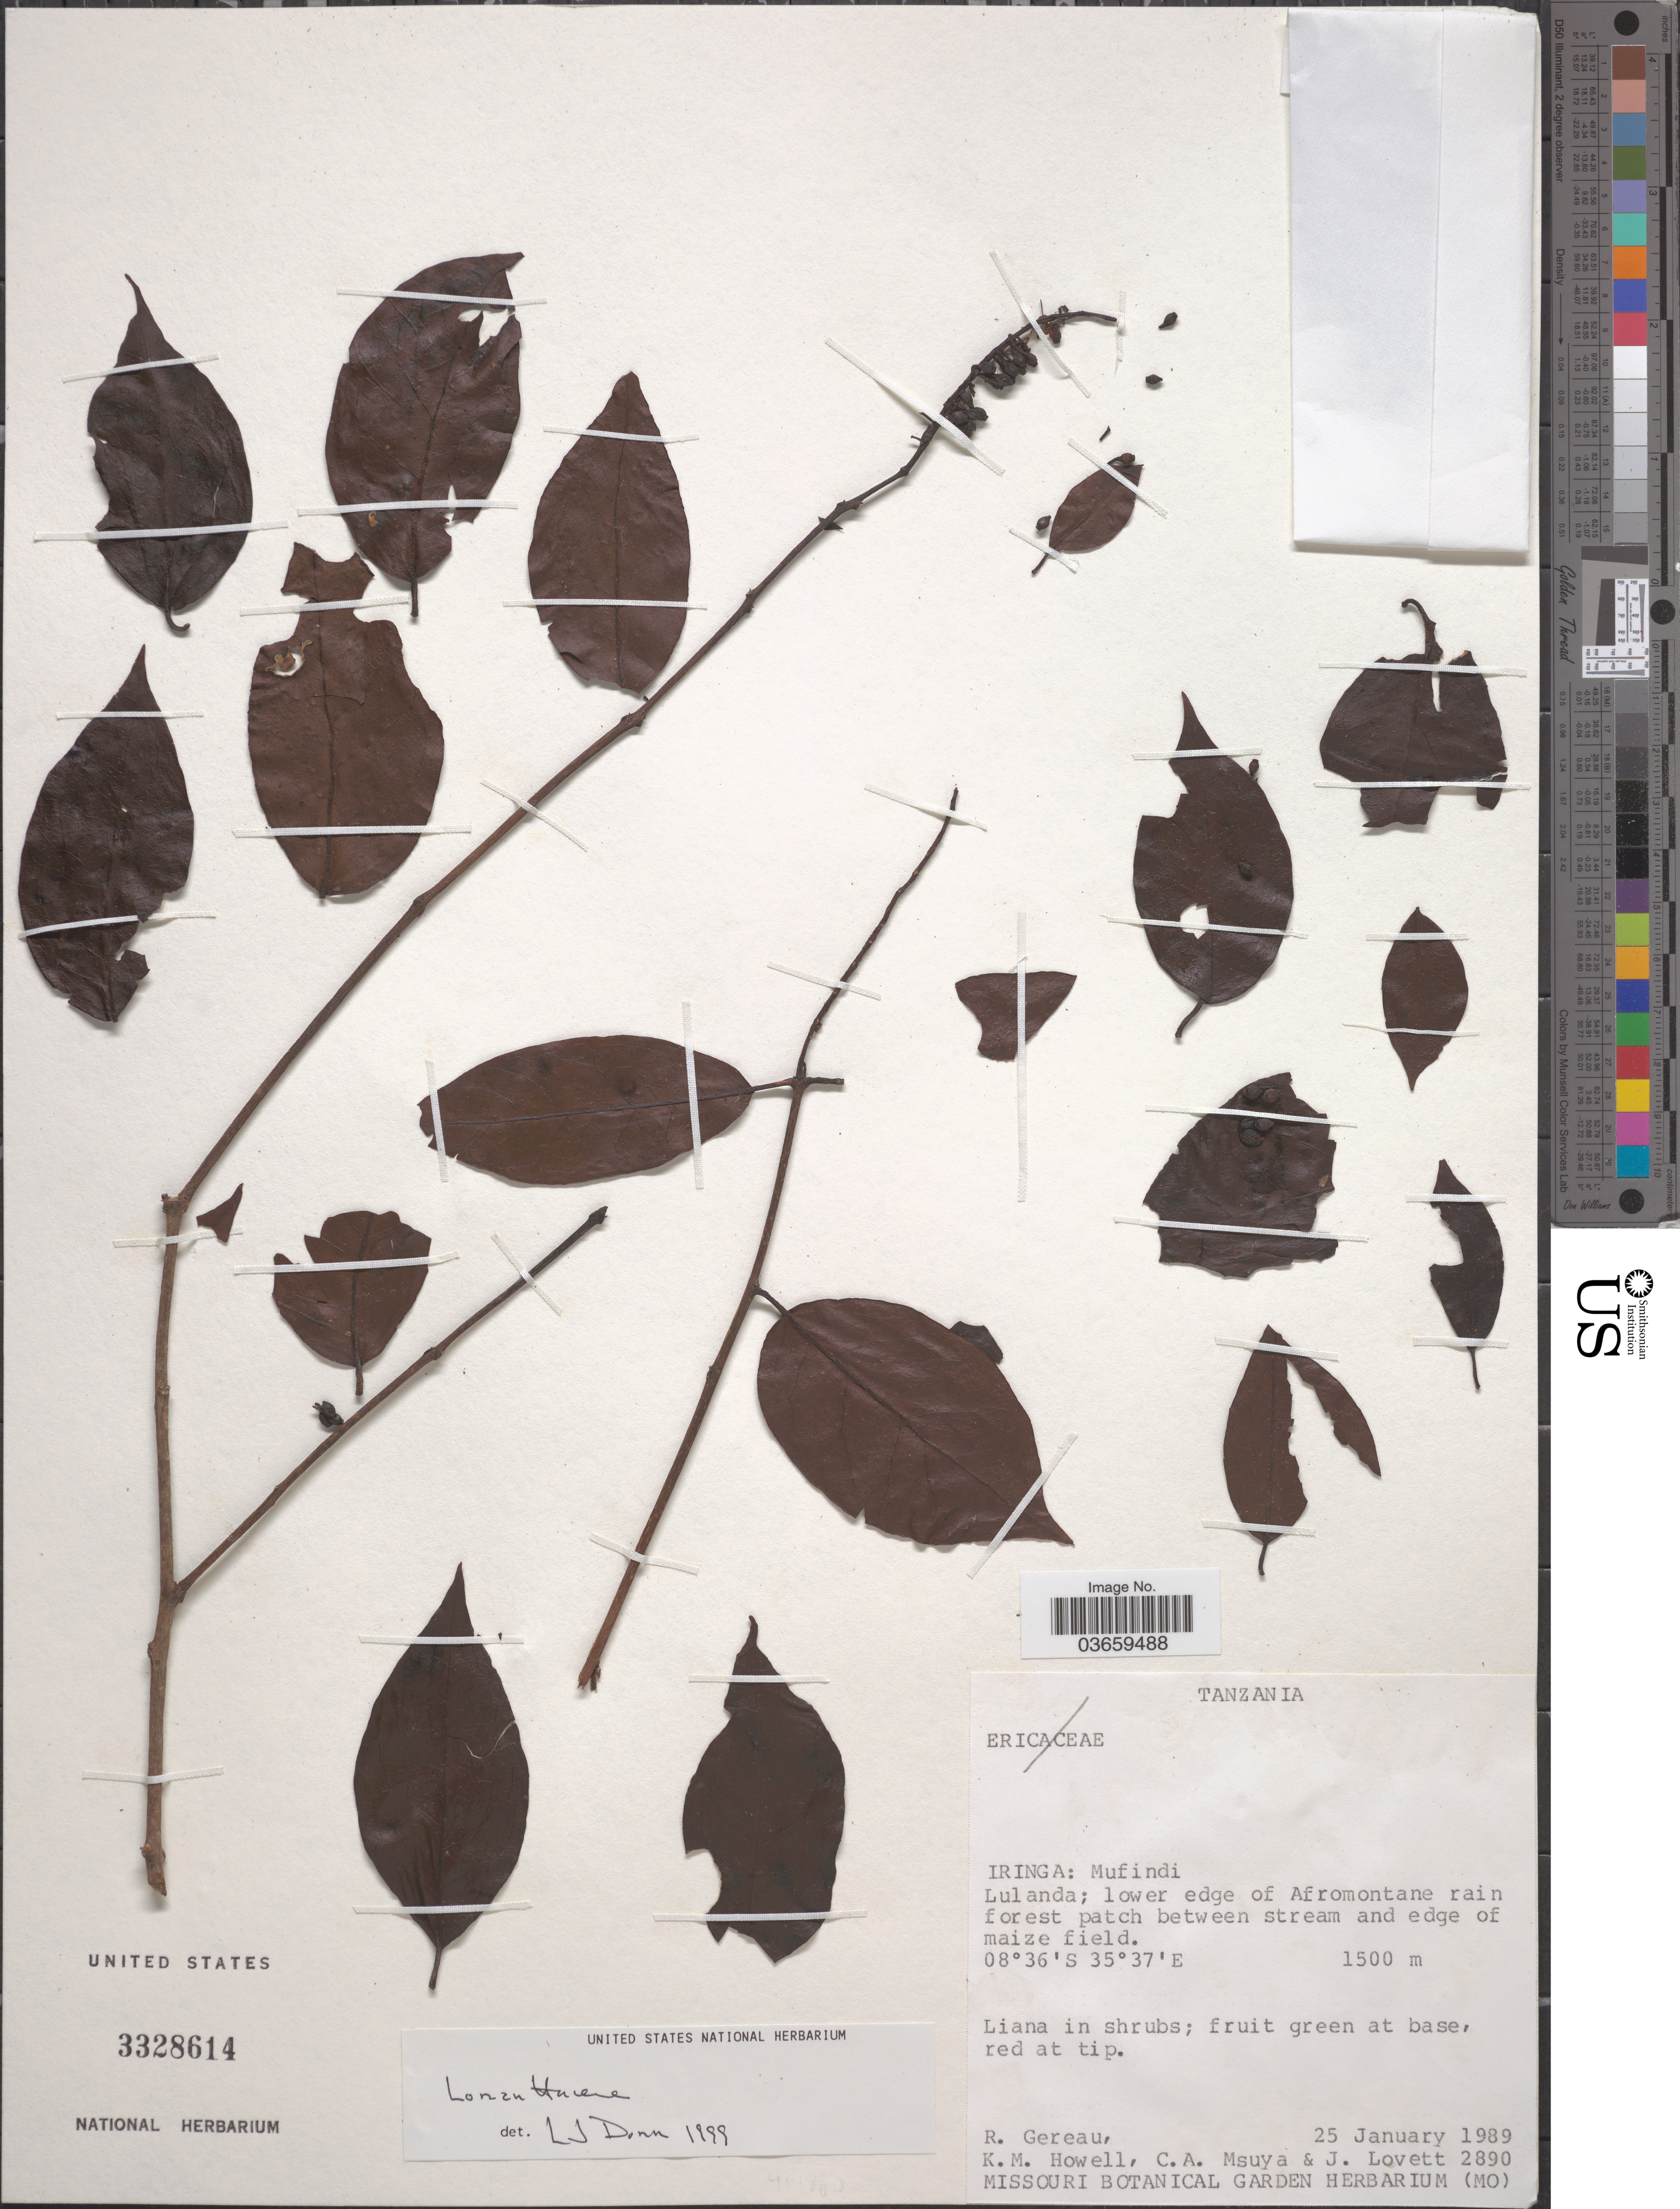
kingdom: Plantae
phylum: Tracheophyta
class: Magnoliopsida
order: Santalales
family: Loranthaceae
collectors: R. Gereau, K. Howell, C. Msuya & J. Lovett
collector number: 2890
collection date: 1989-01-25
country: Tanzania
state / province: Iringa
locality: Mufindi. Lulanda; lower edge of Afromontane rain forest patch between stream and edge of maize field.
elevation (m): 1500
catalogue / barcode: US 3328614